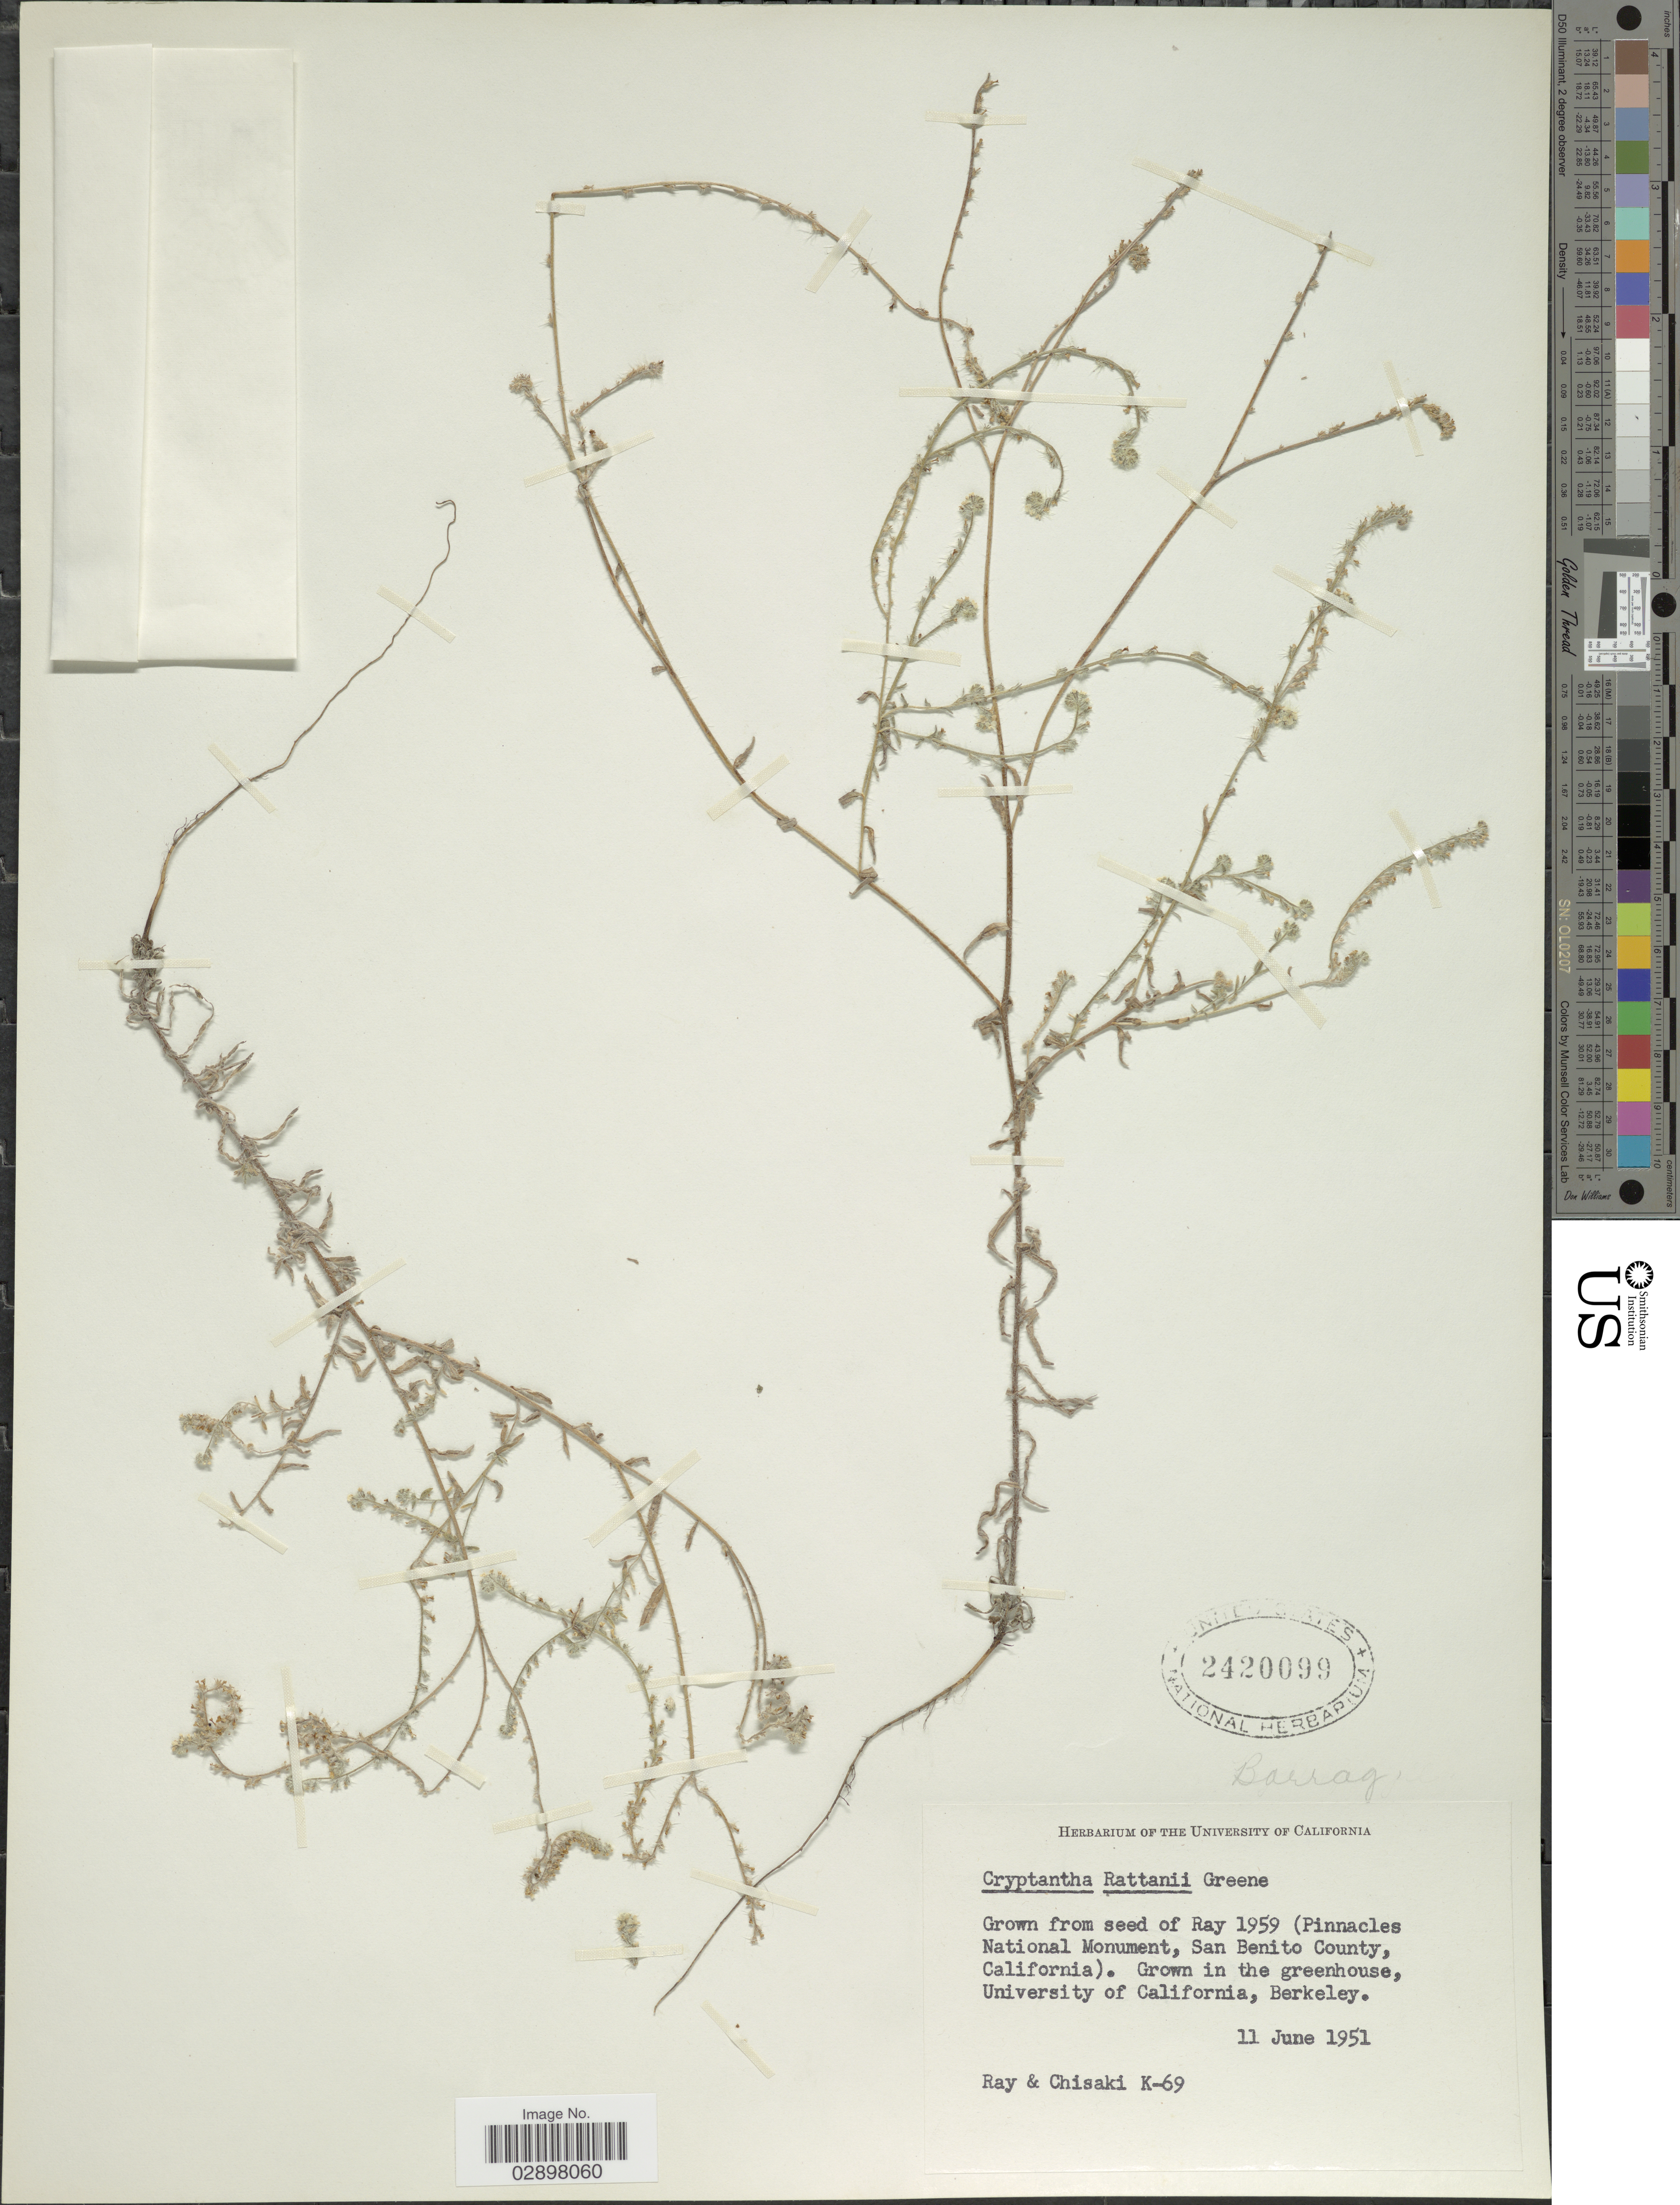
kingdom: Plantae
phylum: Tracheophyta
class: Magnoliopsida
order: Boraginales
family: Boraginaceae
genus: Cryptantha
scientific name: Cryptantha rattanii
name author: S.W. Greene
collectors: -. Ray & Chisaki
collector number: K-69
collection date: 1951-06-11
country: United States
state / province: California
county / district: Alameda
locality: University of California, Berkeley.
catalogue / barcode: US 2420099